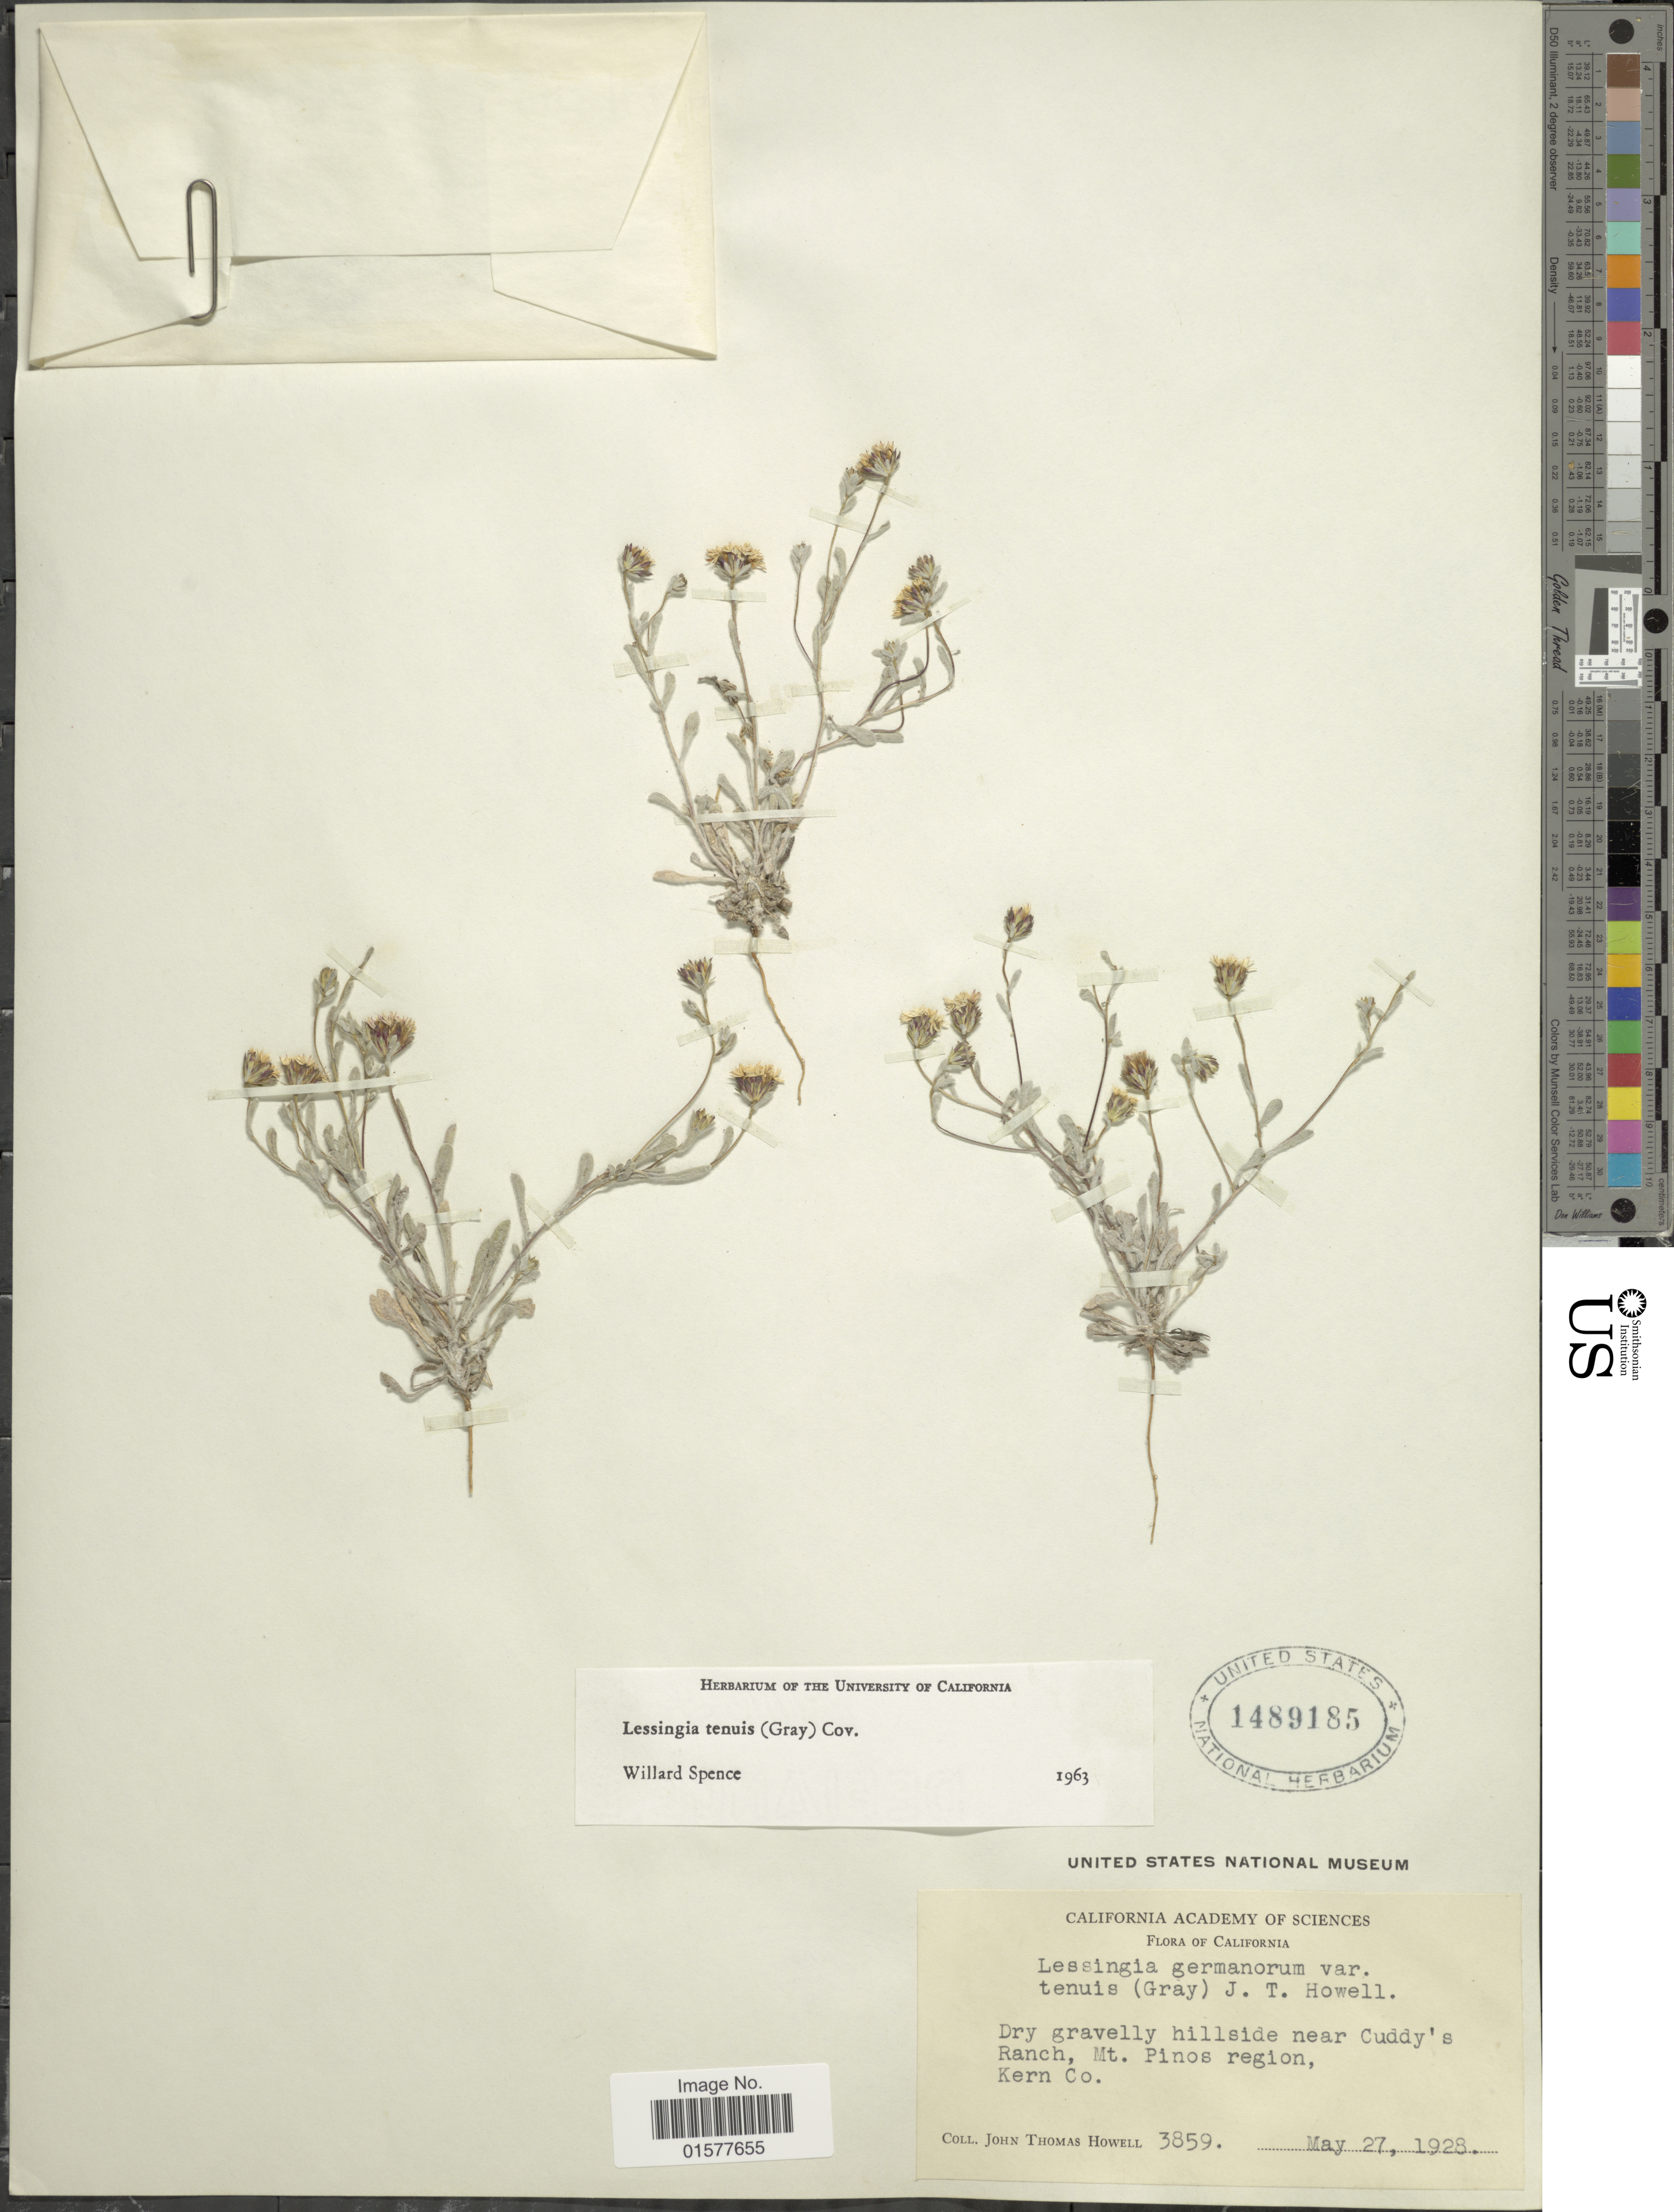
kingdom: Plantae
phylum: Tracheophyta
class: Magnoliopsida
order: Asterales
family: Asteraceae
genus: Lessingia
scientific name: Lessingia tenuis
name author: (A. Gray) Coville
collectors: J. T. Howell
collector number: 3859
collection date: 1928-05-27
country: United States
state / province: California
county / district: Kern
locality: Dry gravelly hillside near Cuddy's Ranch, Mt. Pinos region, Kern Co.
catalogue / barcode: US 1489185